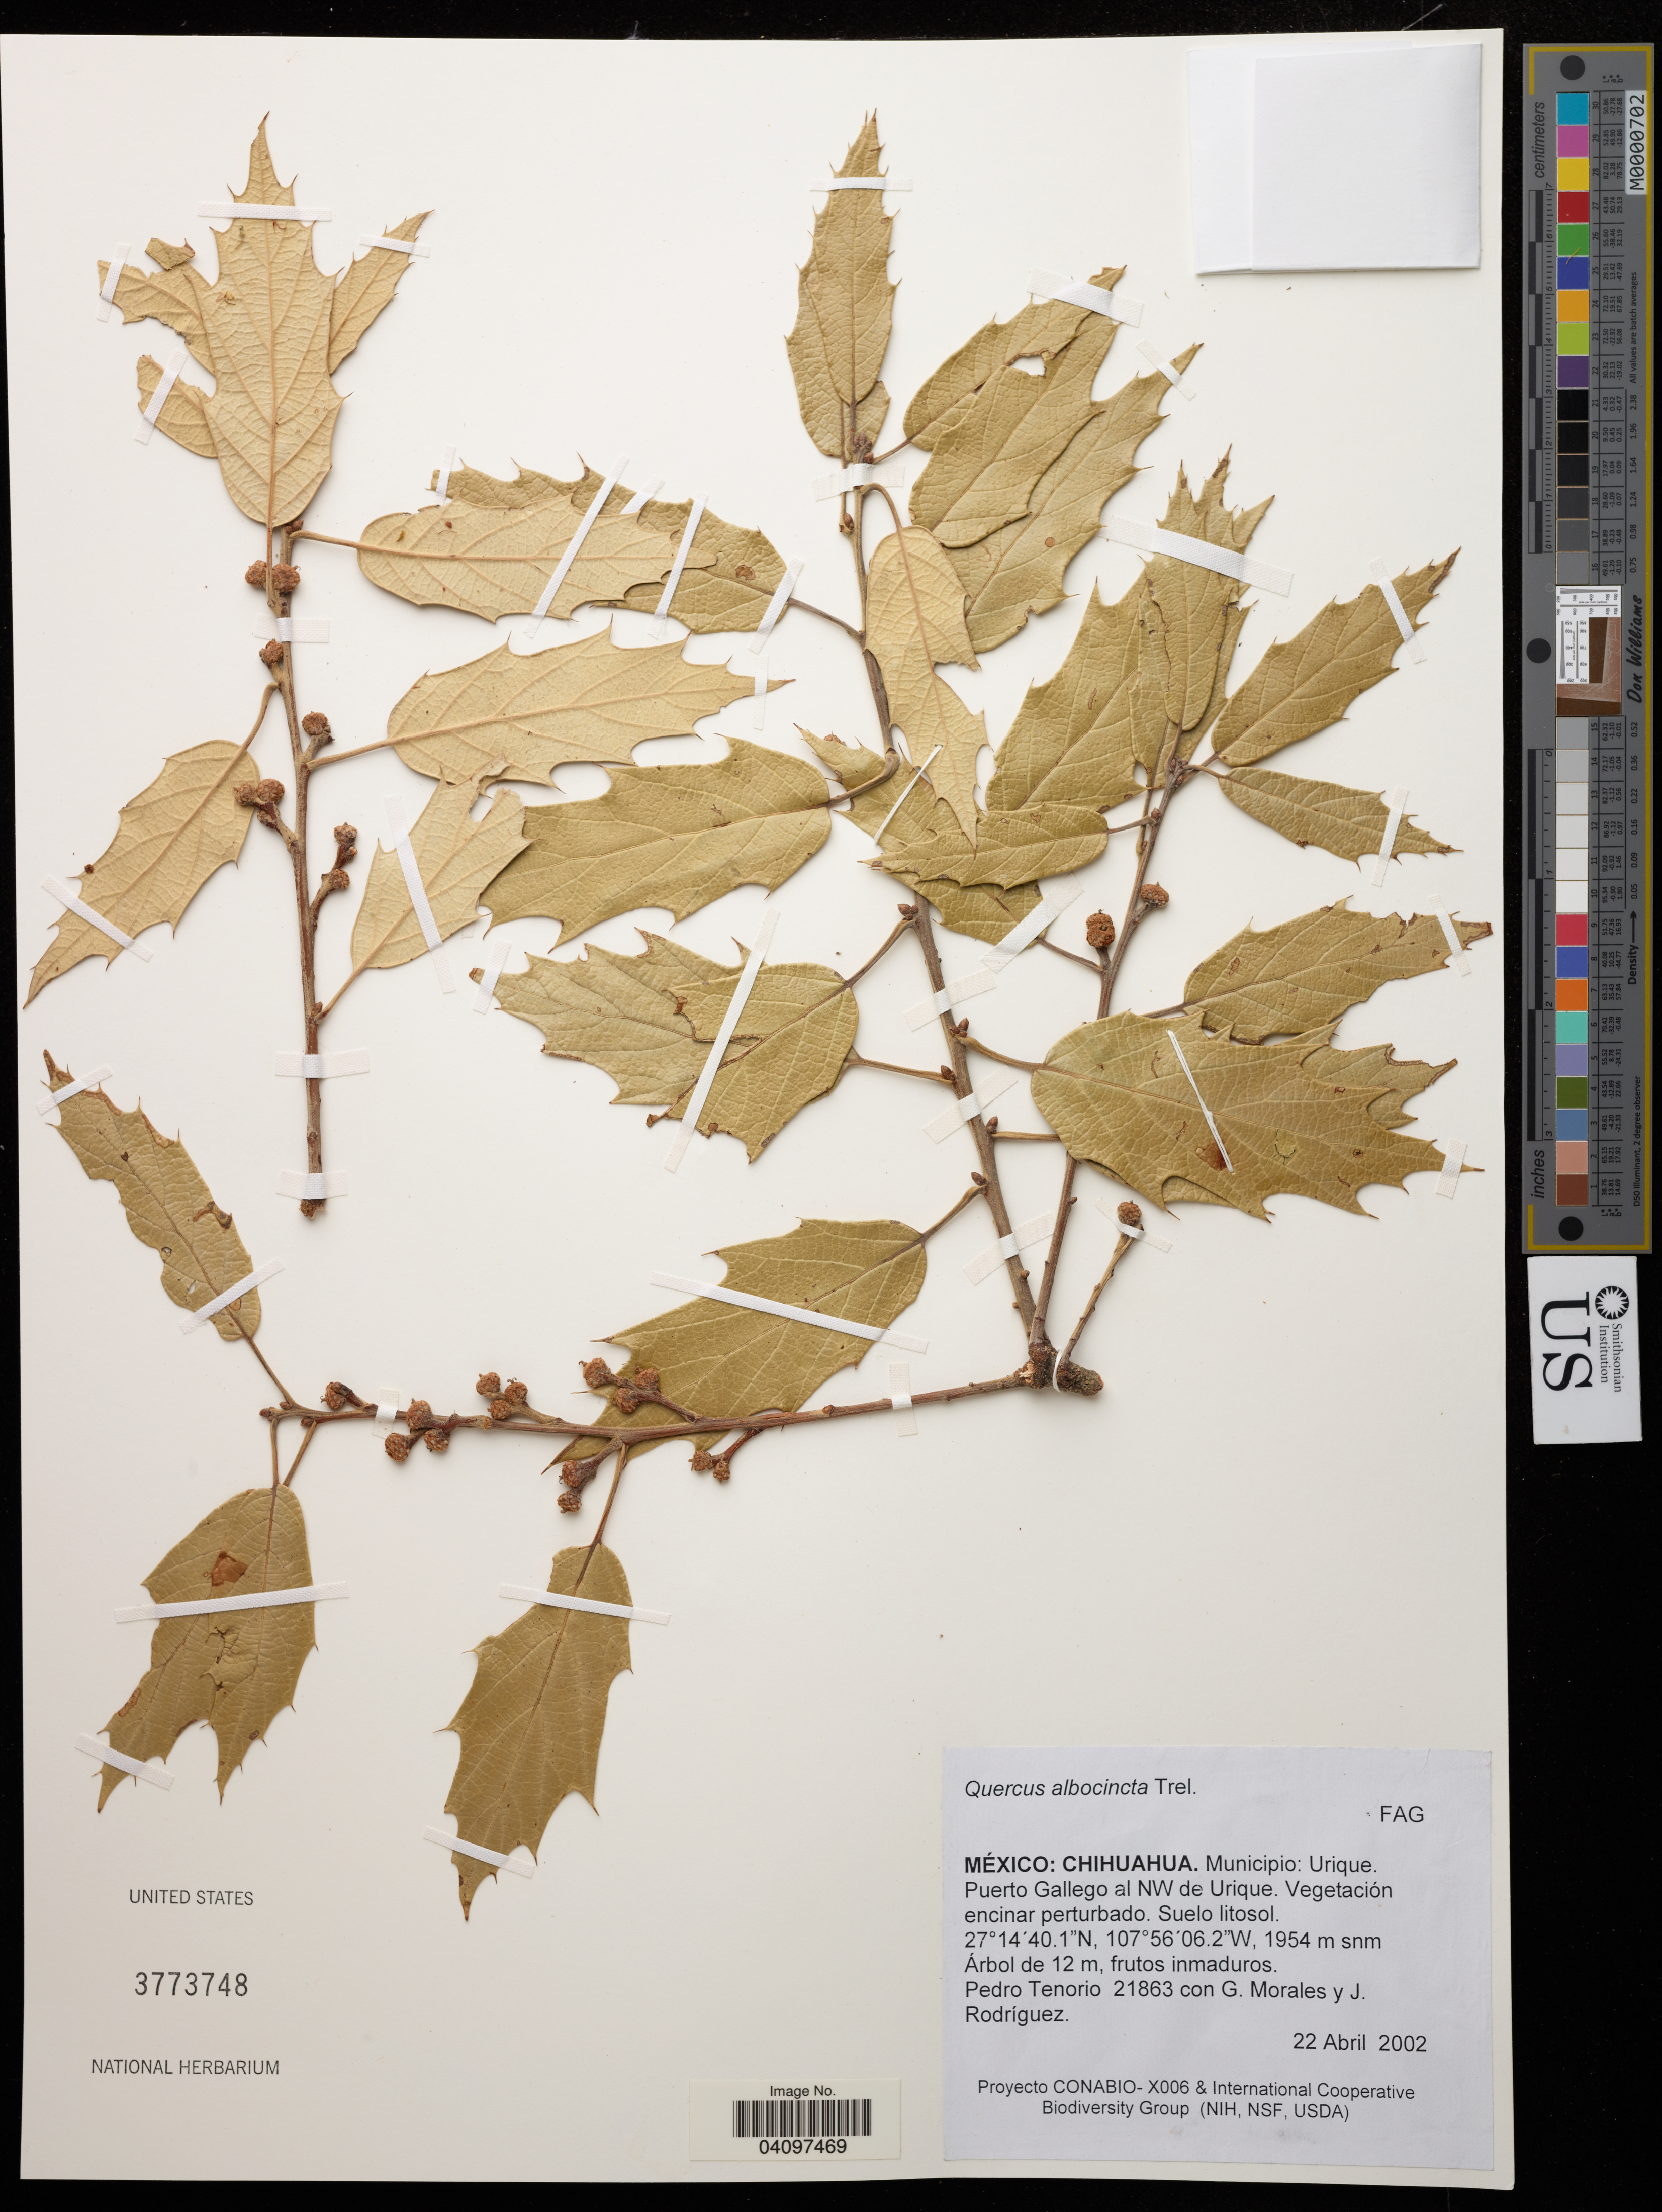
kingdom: Plantae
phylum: Tracheophyta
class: Magnoliopsida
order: Fagales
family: Fagaceae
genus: Quercus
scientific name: Quercus albocincta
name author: Trel.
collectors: Tenorio, P., G. Morales & J. Rodríguez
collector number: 21863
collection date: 2002-04-22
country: Mexico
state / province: Chihuahua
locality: Municipio: Urique. Puerto Gallego al NW de Urique.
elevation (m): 1954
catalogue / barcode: US 3773748